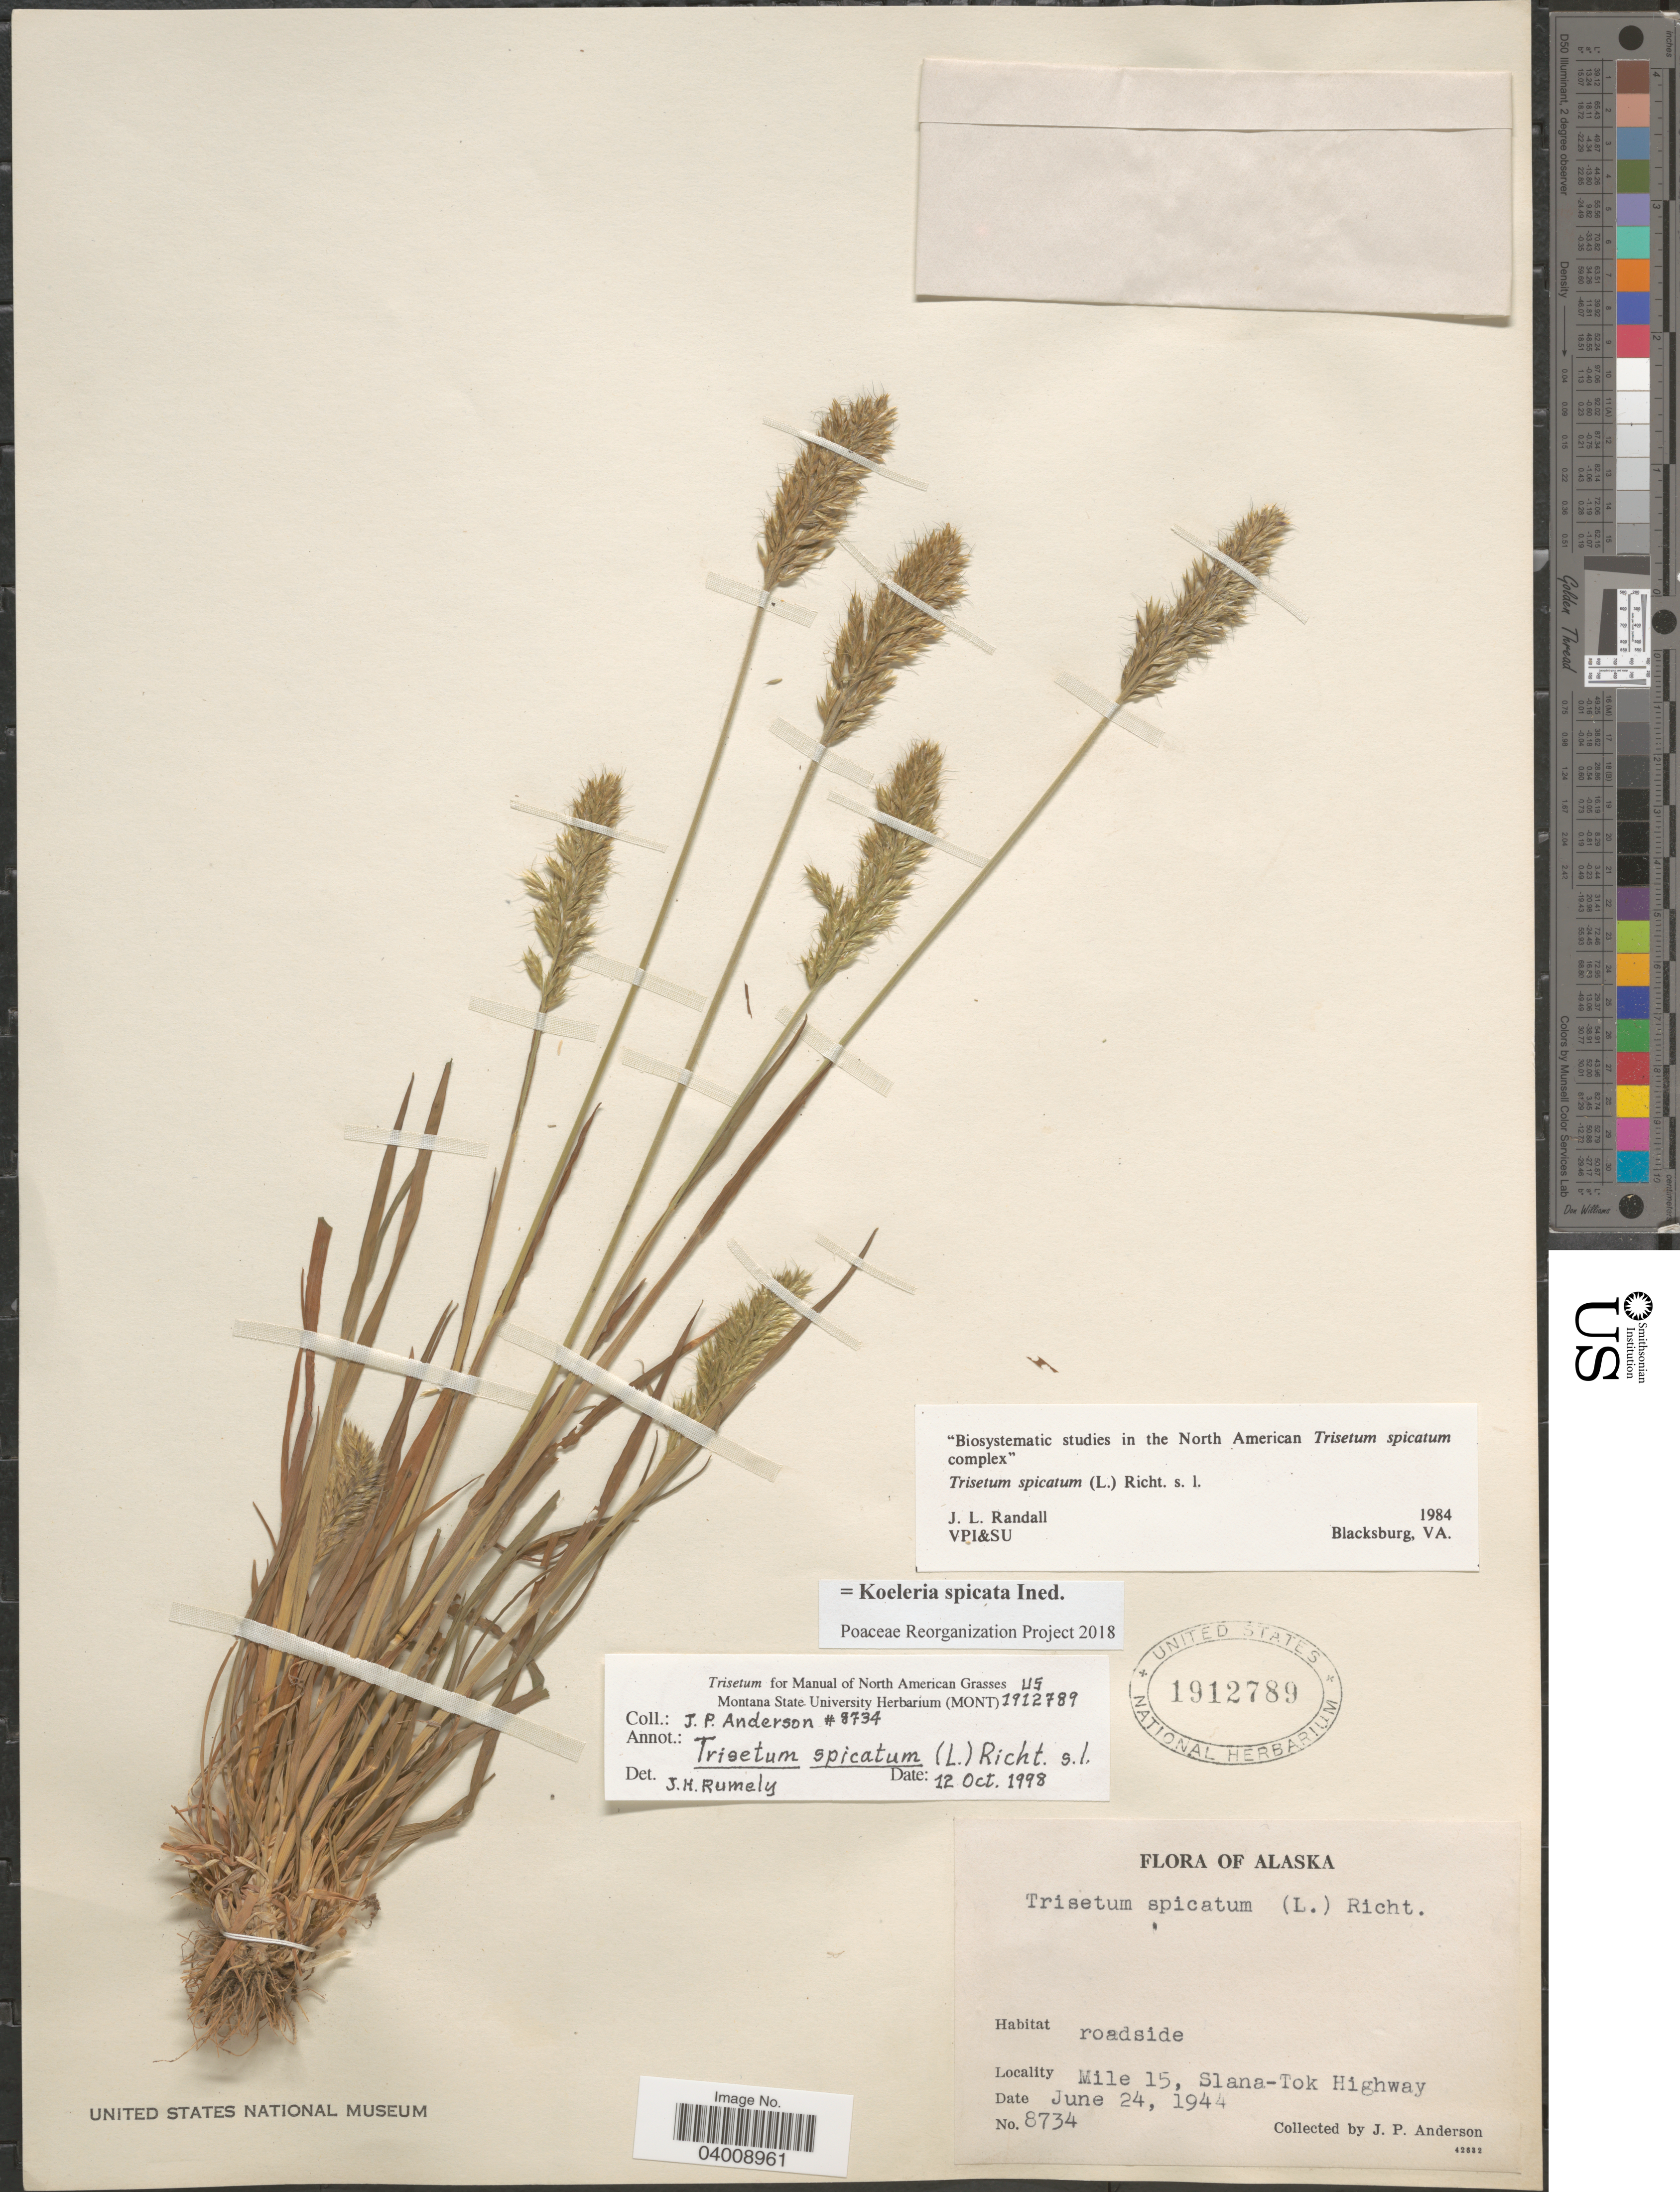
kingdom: Plantae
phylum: Tracheophyta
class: Liliopsida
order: Poales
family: Poaceae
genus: Koeleria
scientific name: Koeleria spicata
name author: (L.) Barberá et al.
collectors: J. P. Anderson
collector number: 8734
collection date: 1944-06-24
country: United States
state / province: Alaska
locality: Mile 15, Slana-Tok Highway.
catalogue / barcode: US 1912789